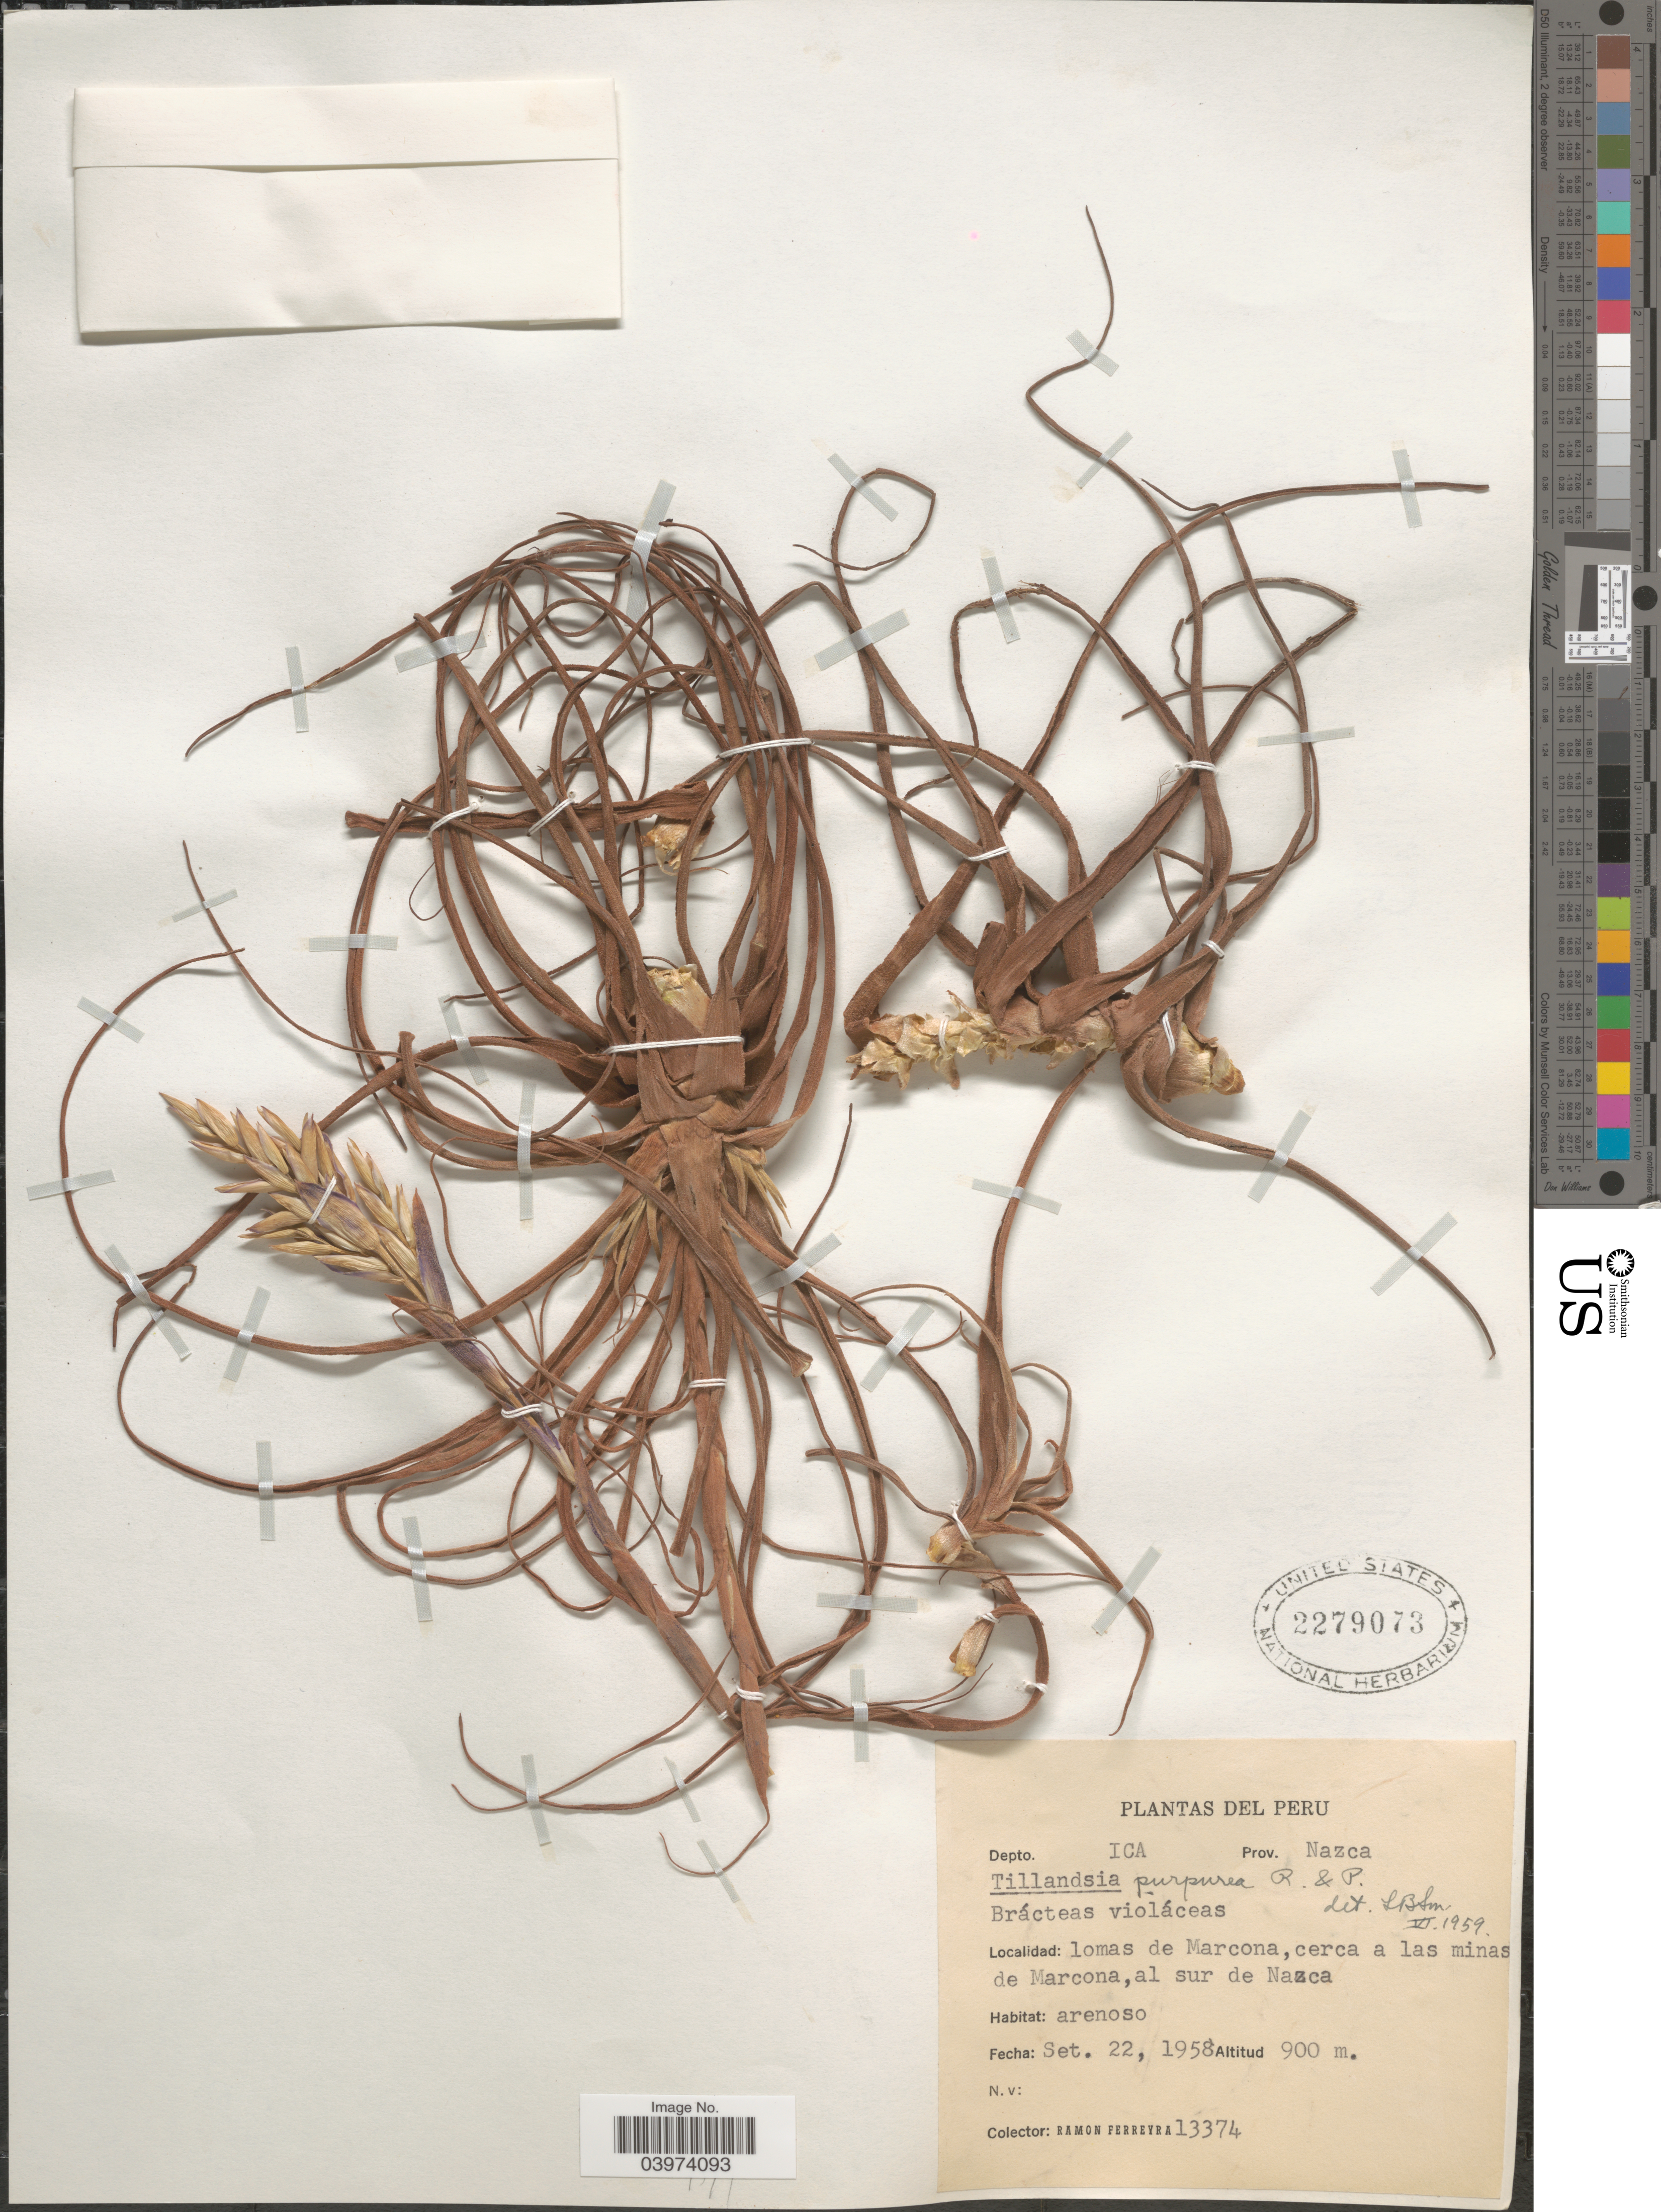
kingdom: Plantae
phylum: Tracheophyta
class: Liliopsida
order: Poales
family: Bromeliaceae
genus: Tillandsia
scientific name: Tillandsia purpurea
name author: Ruiz & Pav.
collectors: R. A. Ferreyra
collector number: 13374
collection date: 1958-09-22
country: Peru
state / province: Ica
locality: Depto. Ica. Prov. Nazca. Lomas de Marcona, cerca a las minas de Marcona.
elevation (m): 900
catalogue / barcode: US 2279073